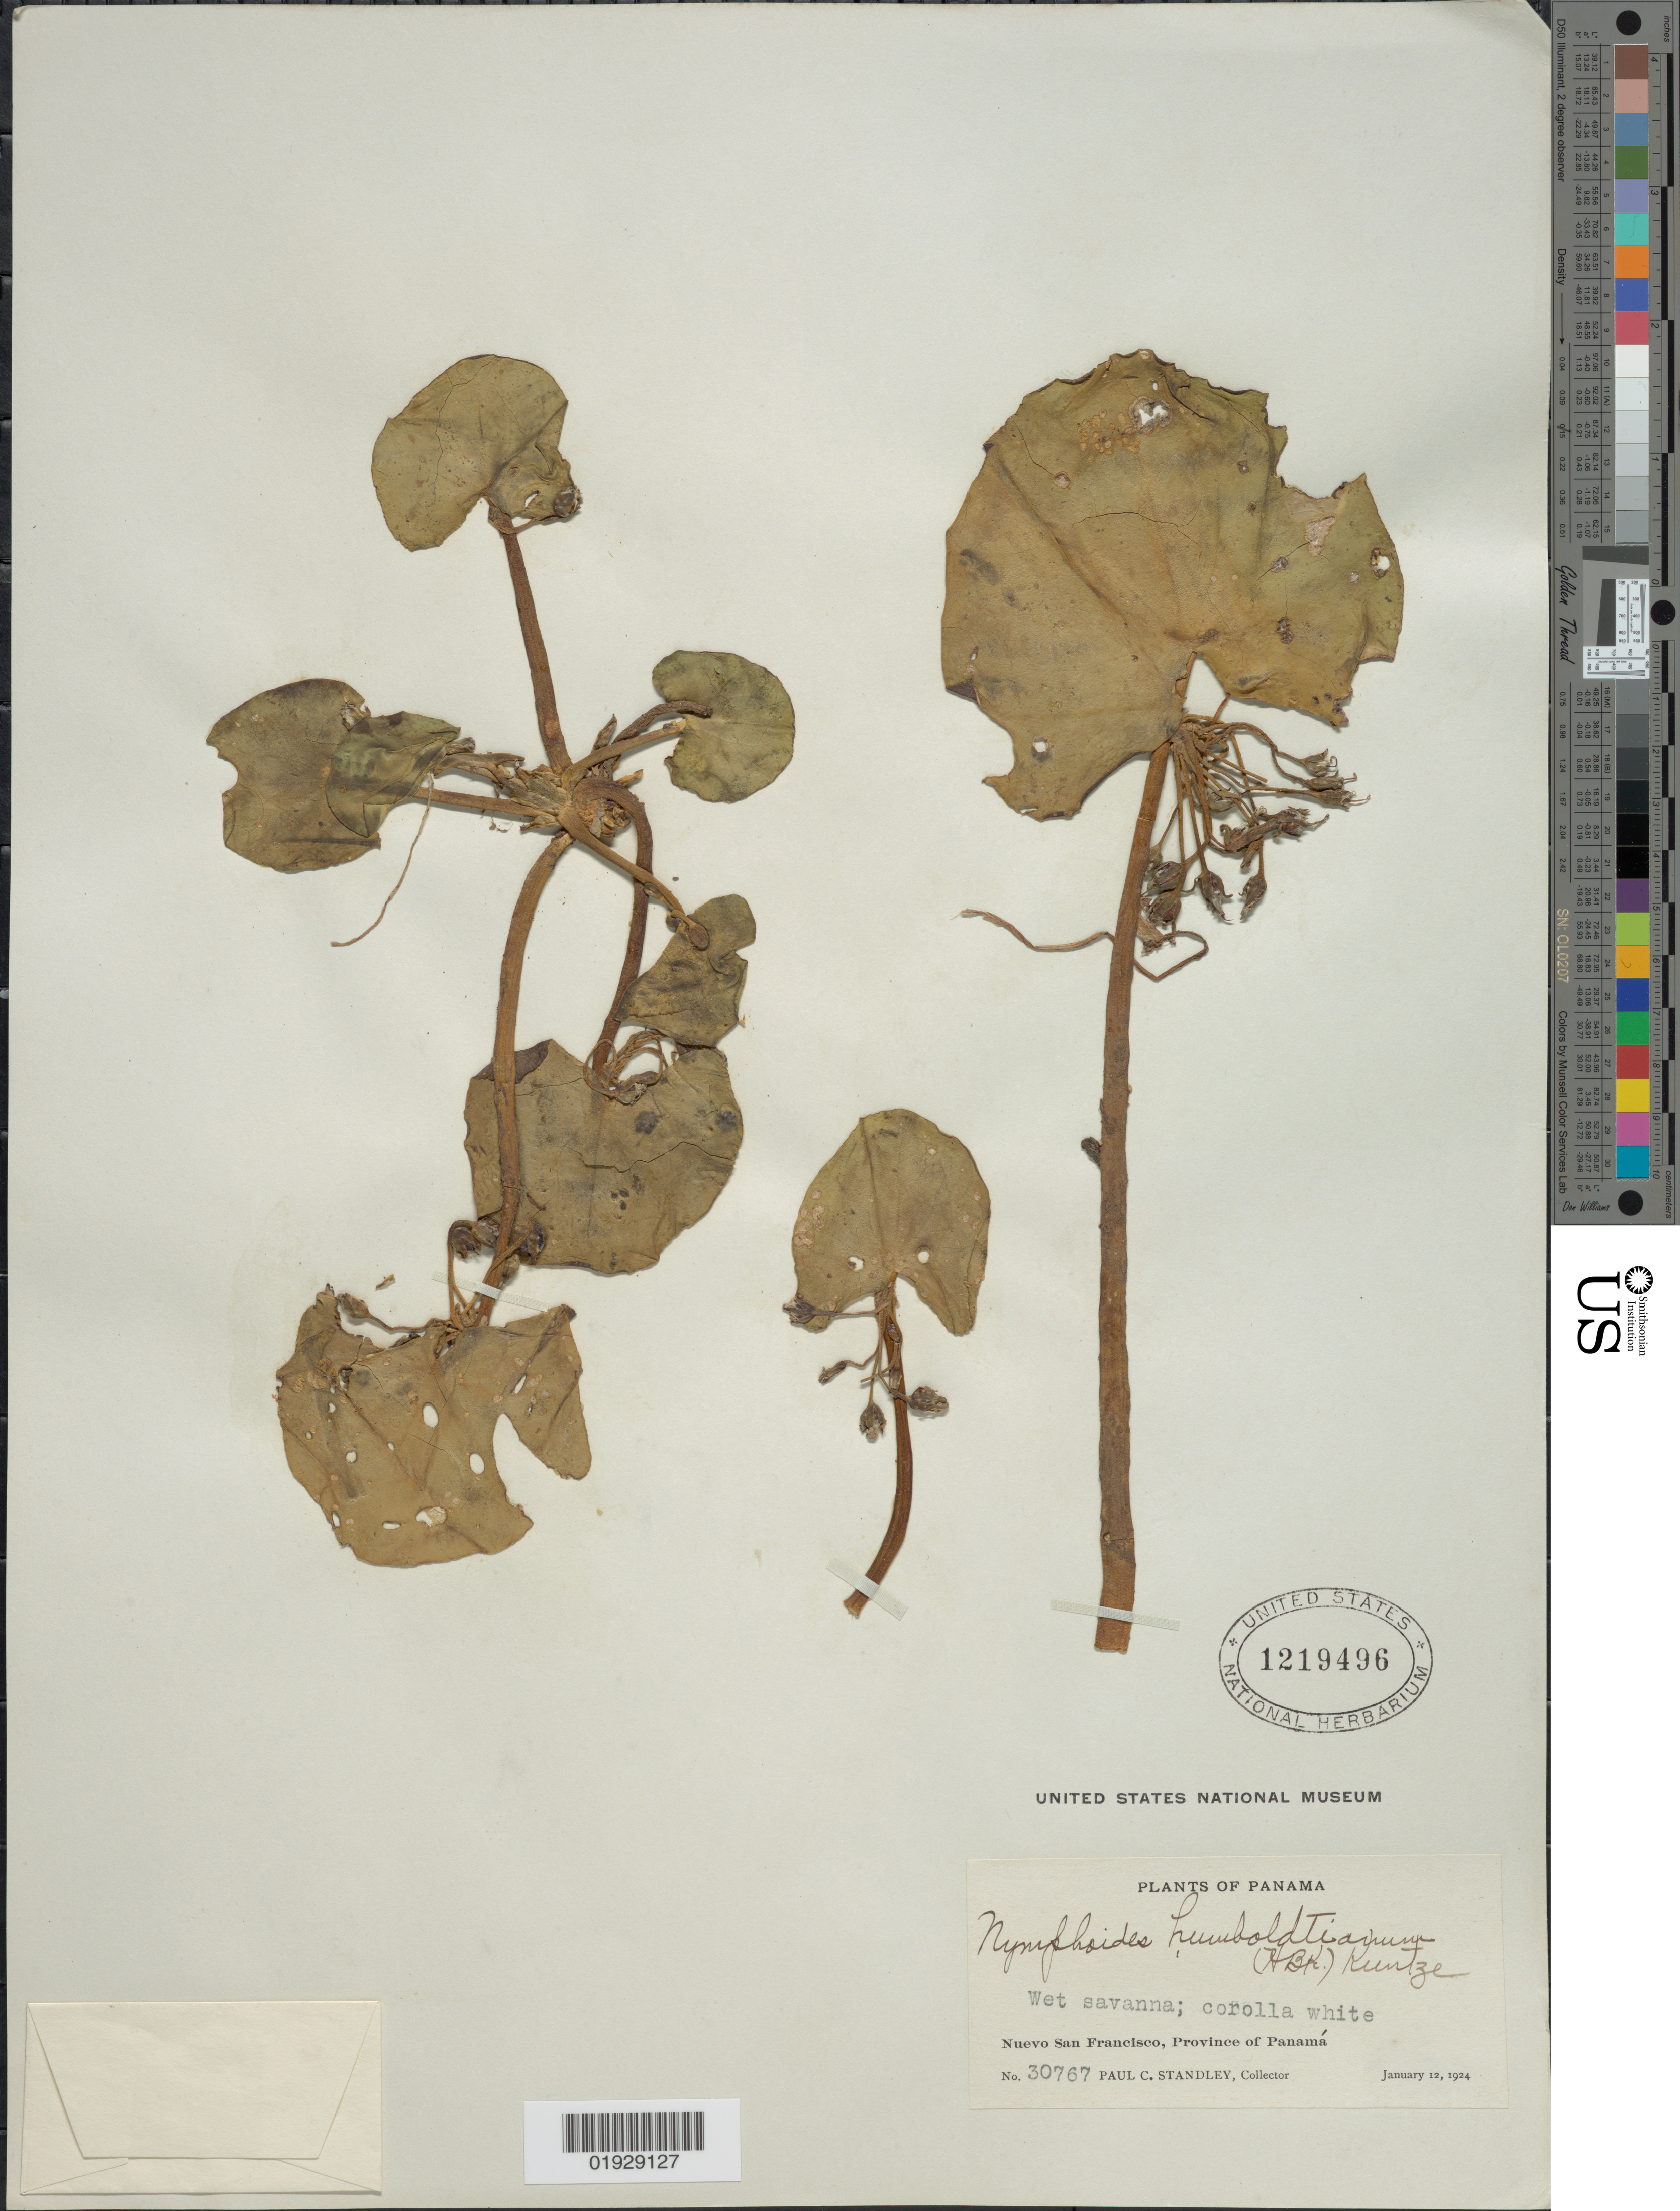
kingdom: Plantae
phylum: Tracheophyta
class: Magnoliopsida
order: Asterales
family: Menyanthaceae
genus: Nymphoides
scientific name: Nymphoides humboldtiana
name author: (Kunth) Kuntze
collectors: P. C. Standley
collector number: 30767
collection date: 1924-01-12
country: Panama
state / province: Panamá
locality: Nuevo San Francisco.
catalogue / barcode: US 1219496